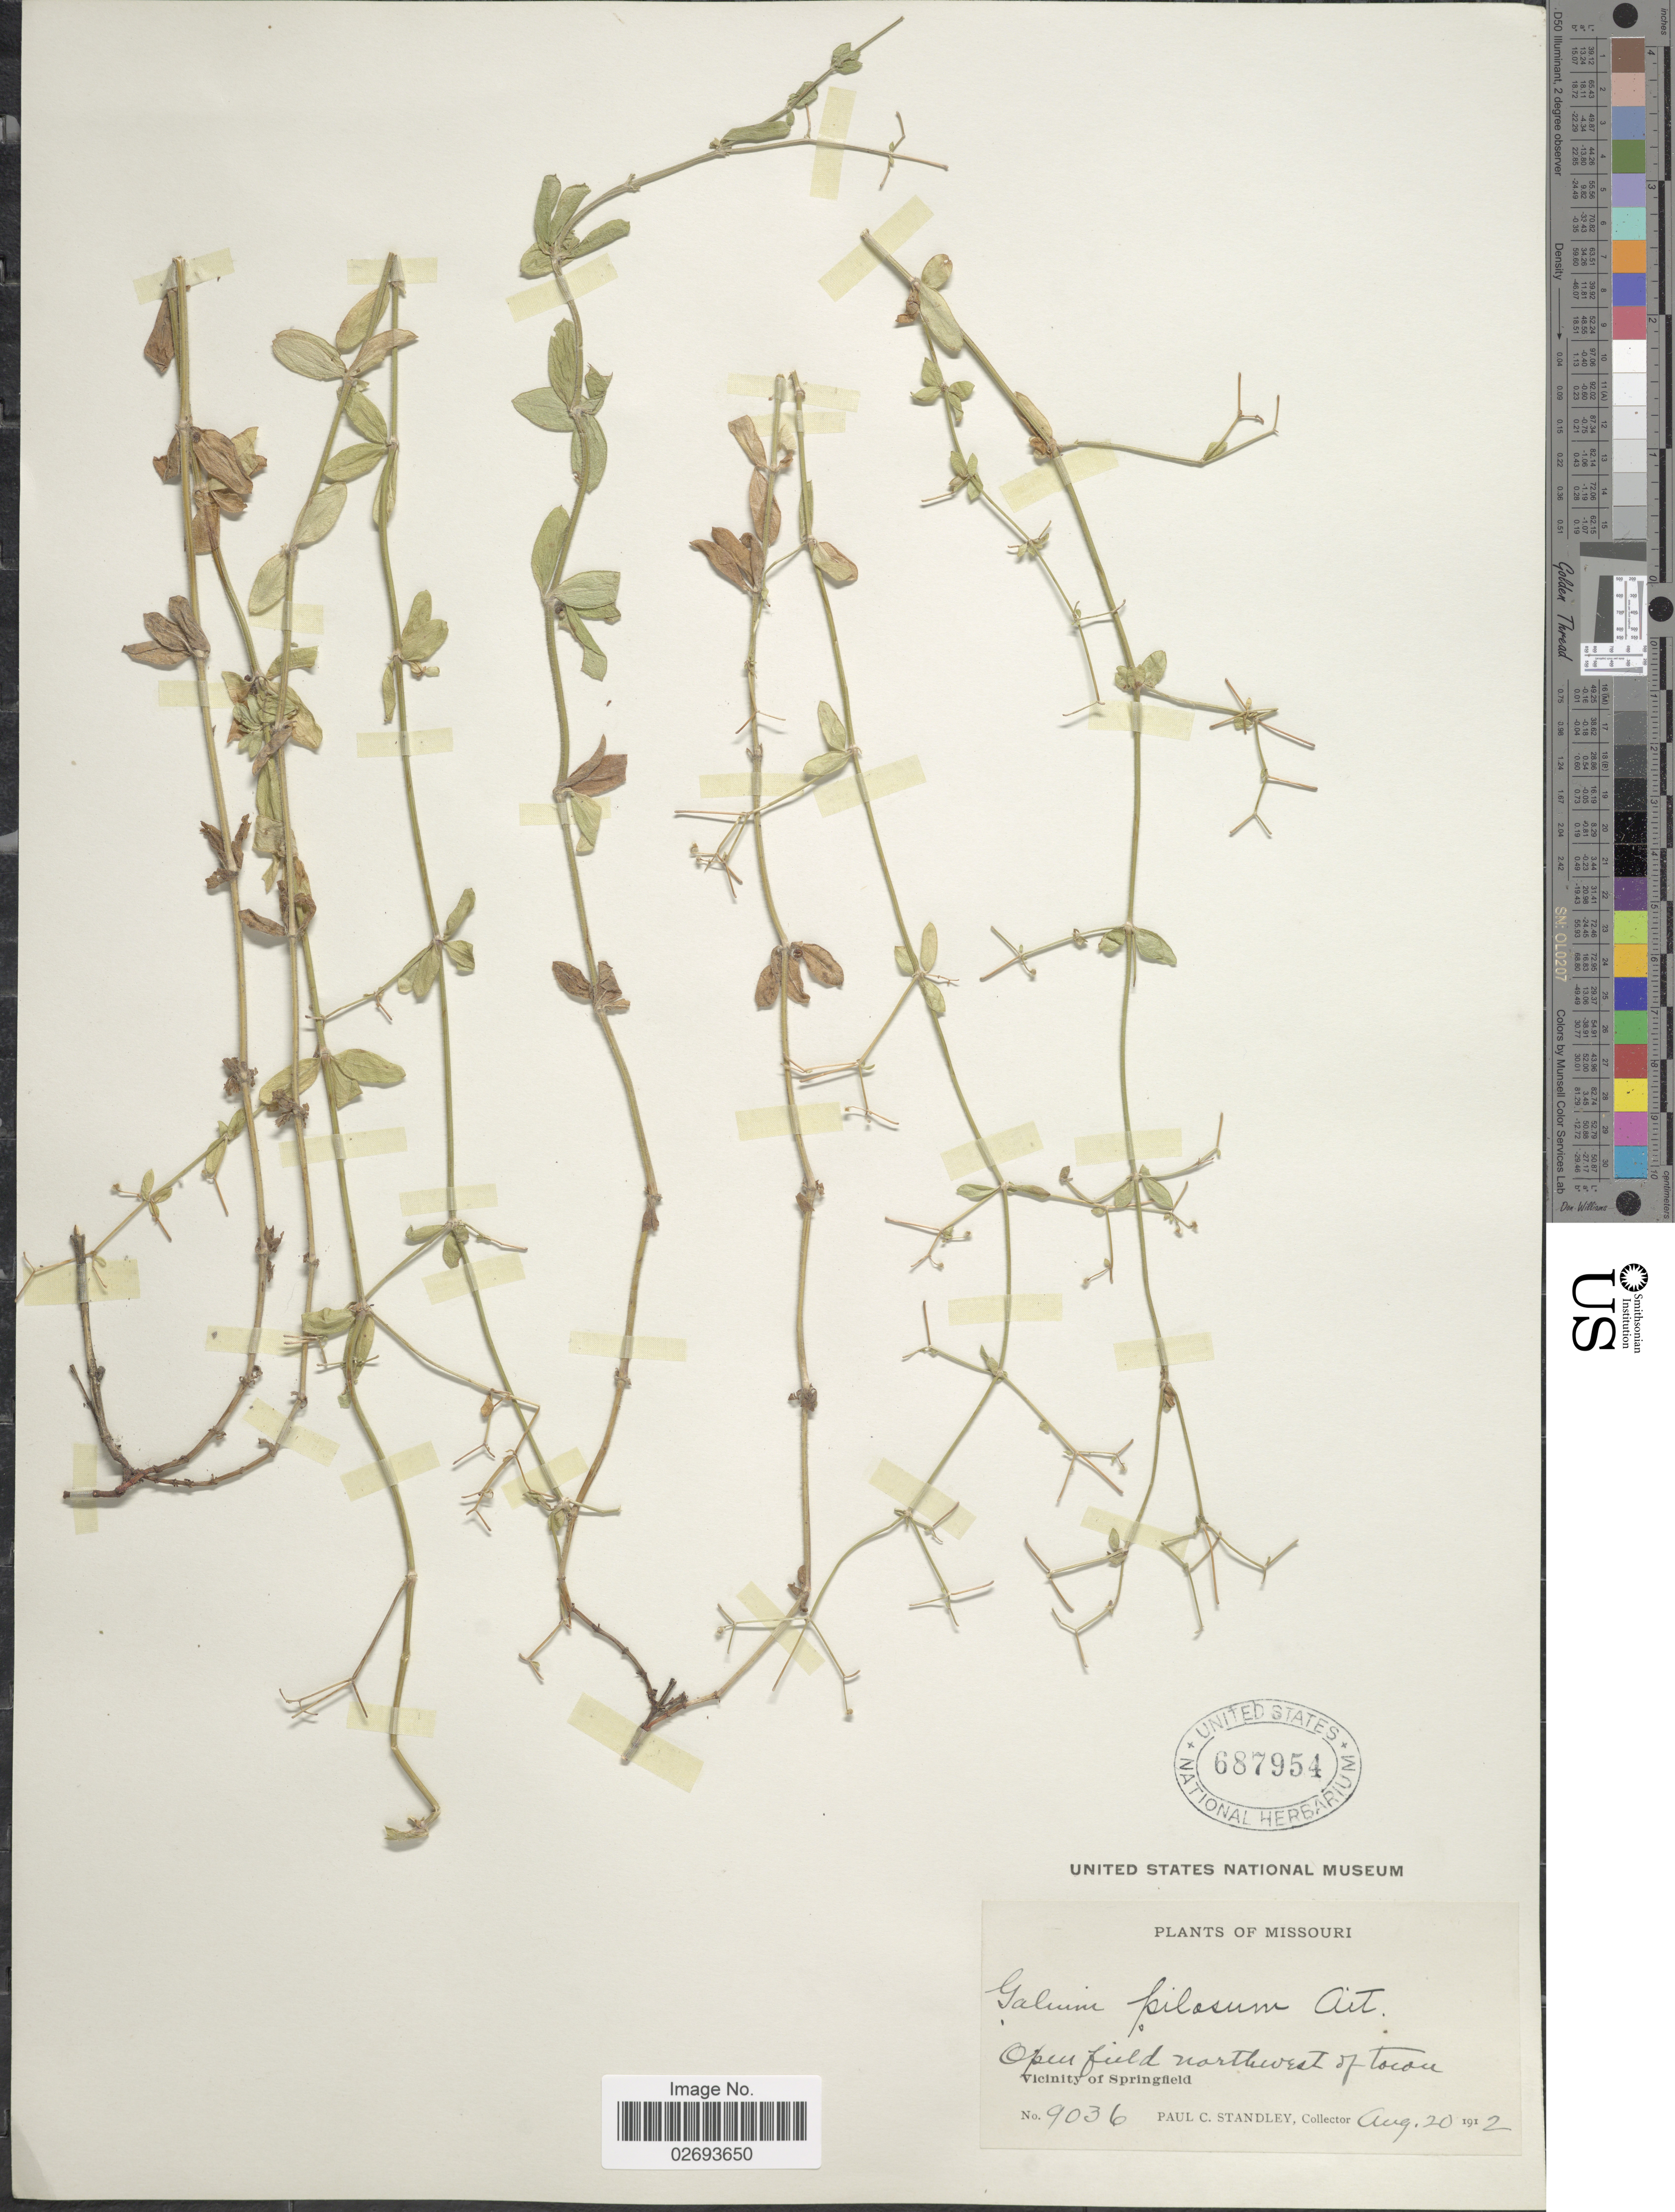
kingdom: Plantae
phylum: Tracheophyta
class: Magnoliopsida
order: Gentianales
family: Rubiaceae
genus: Galium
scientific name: Galium pilosum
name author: Aiton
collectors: P. C. Standley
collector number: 9036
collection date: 1912-08-20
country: United States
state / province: Missouri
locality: Open field northwest of town, Vicinity of Springfield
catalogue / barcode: US 687954